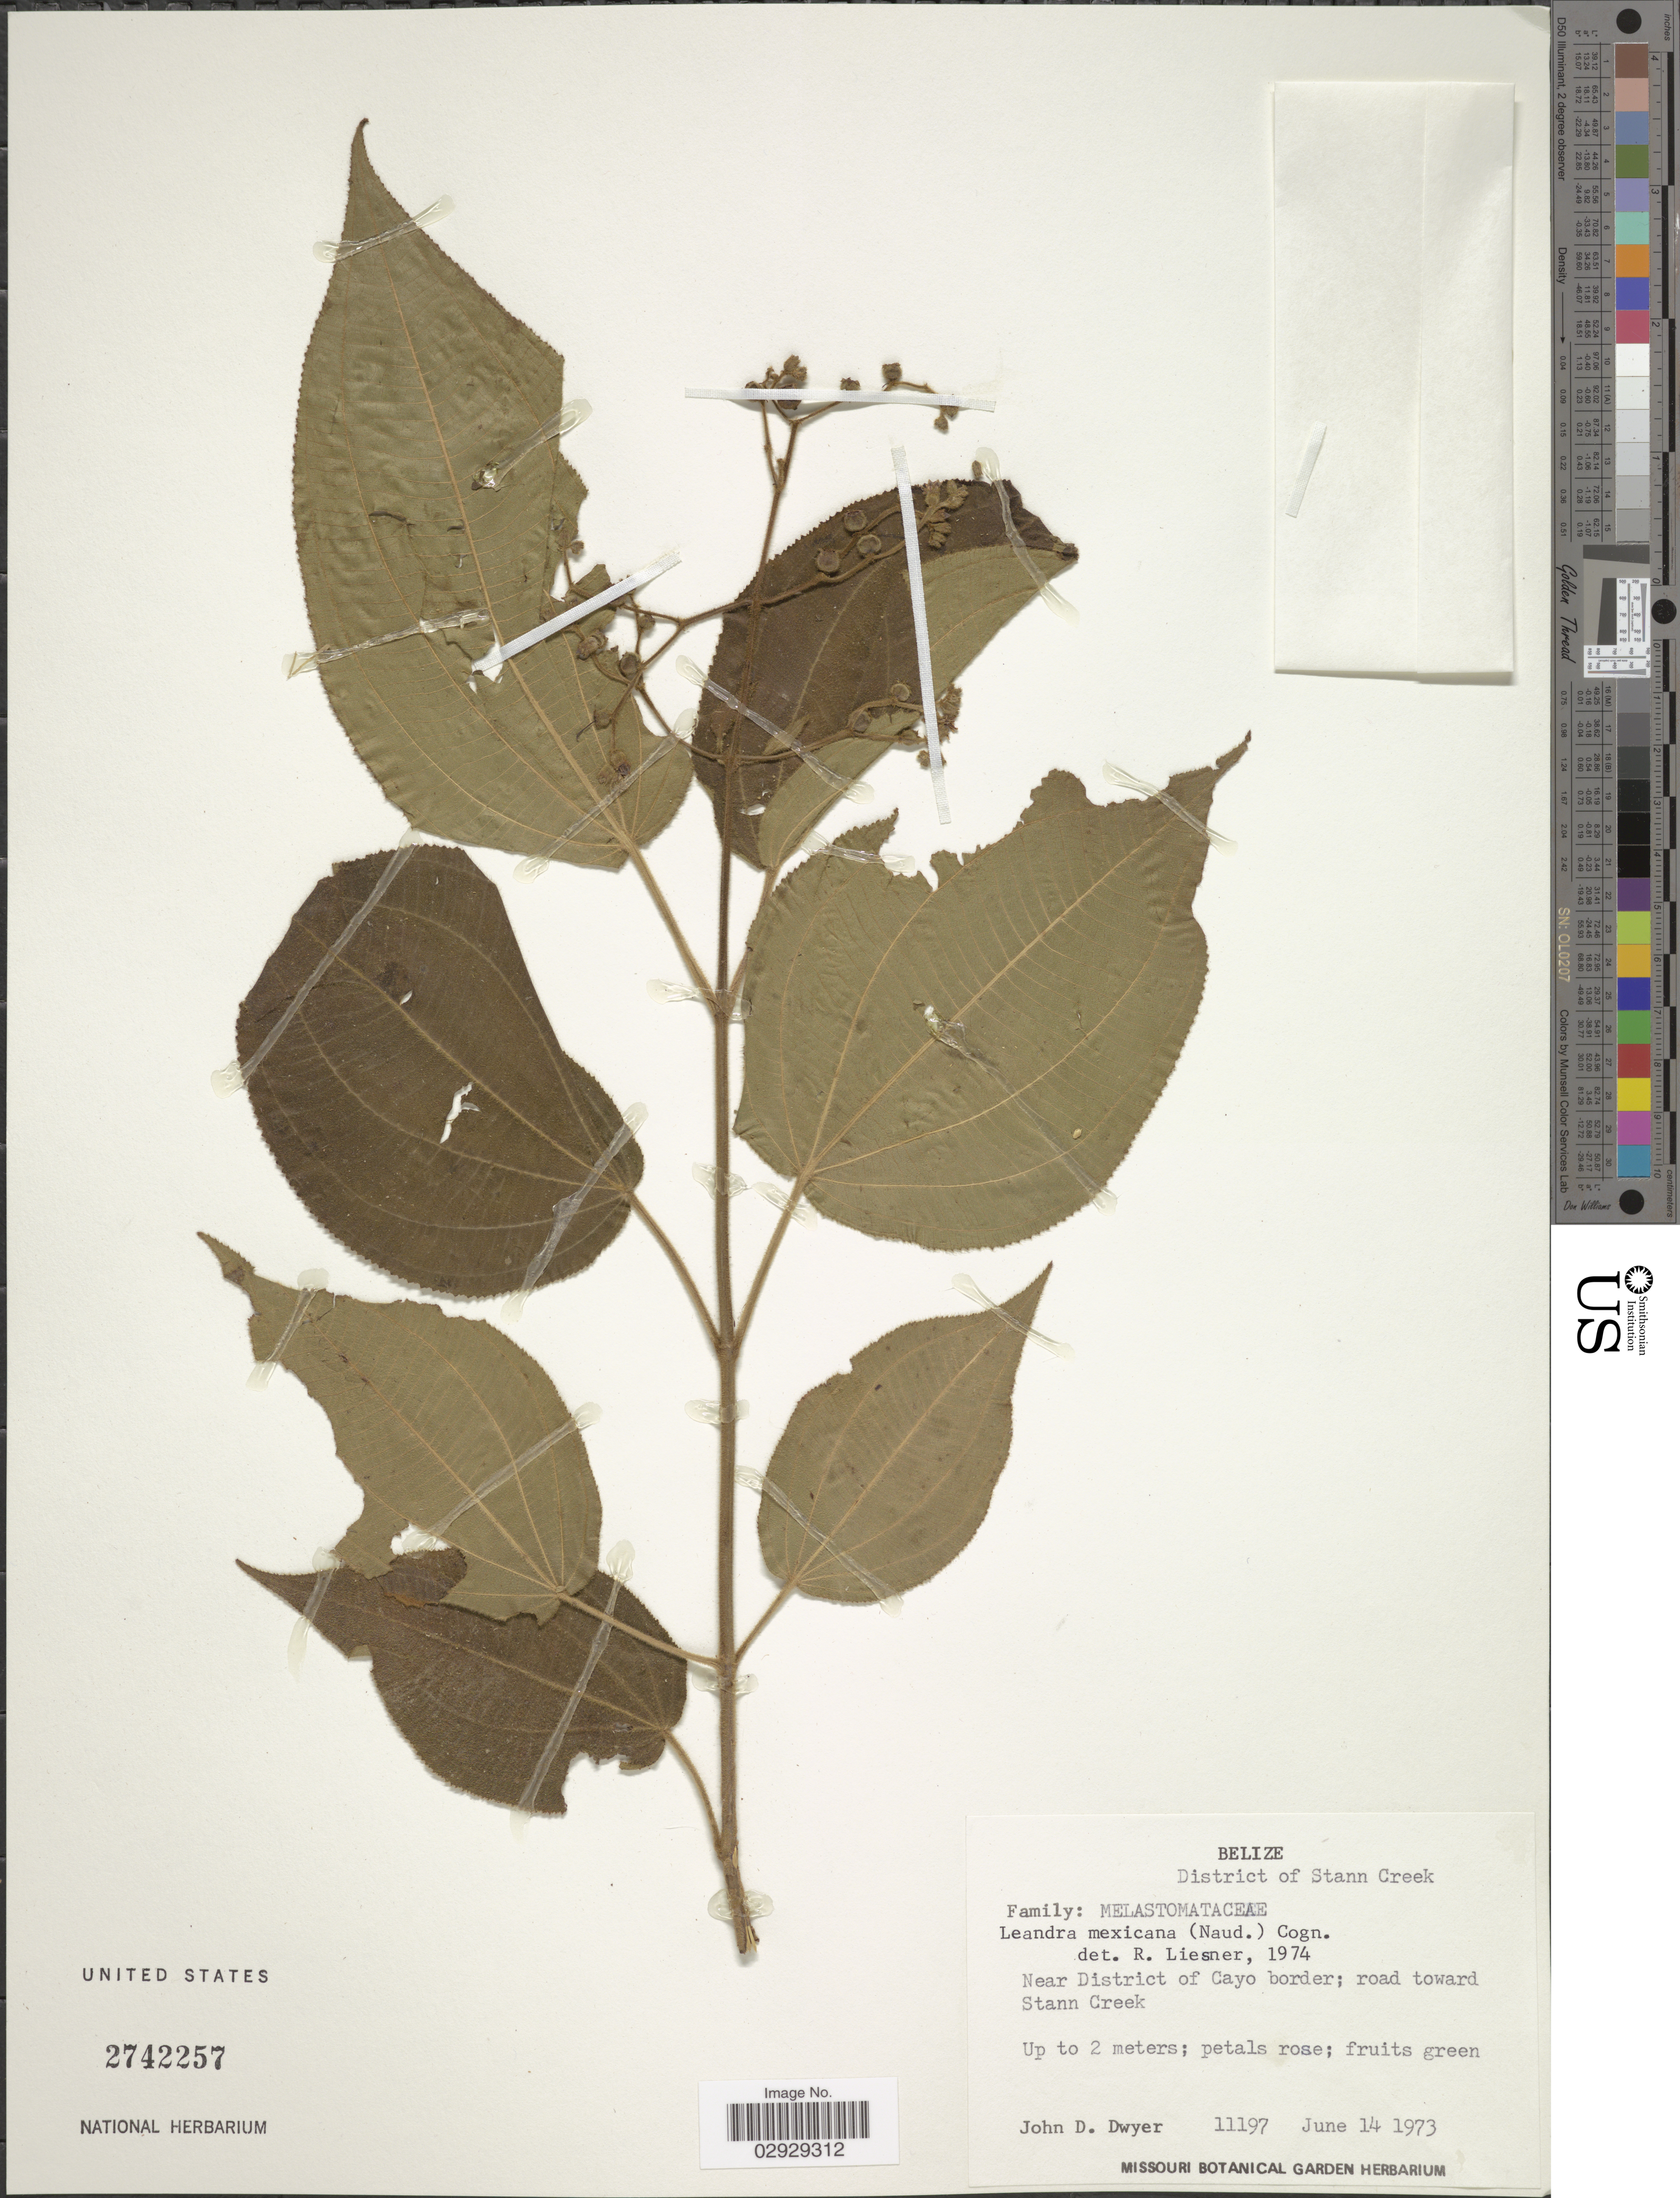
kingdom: Plantae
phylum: Tracheophyta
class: Magnoliopsida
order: Myrtales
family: Melastomataceae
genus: Leandra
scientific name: Leandra mexicana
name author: (Naudin) Cogn.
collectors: J. D. Dwyer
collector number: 11197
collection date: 1973-06-14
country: Belize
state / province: Stann Creek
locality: District of Stann Creek. Near District of Cayo border; road toward Stann Creek.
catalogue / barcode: US 2742257